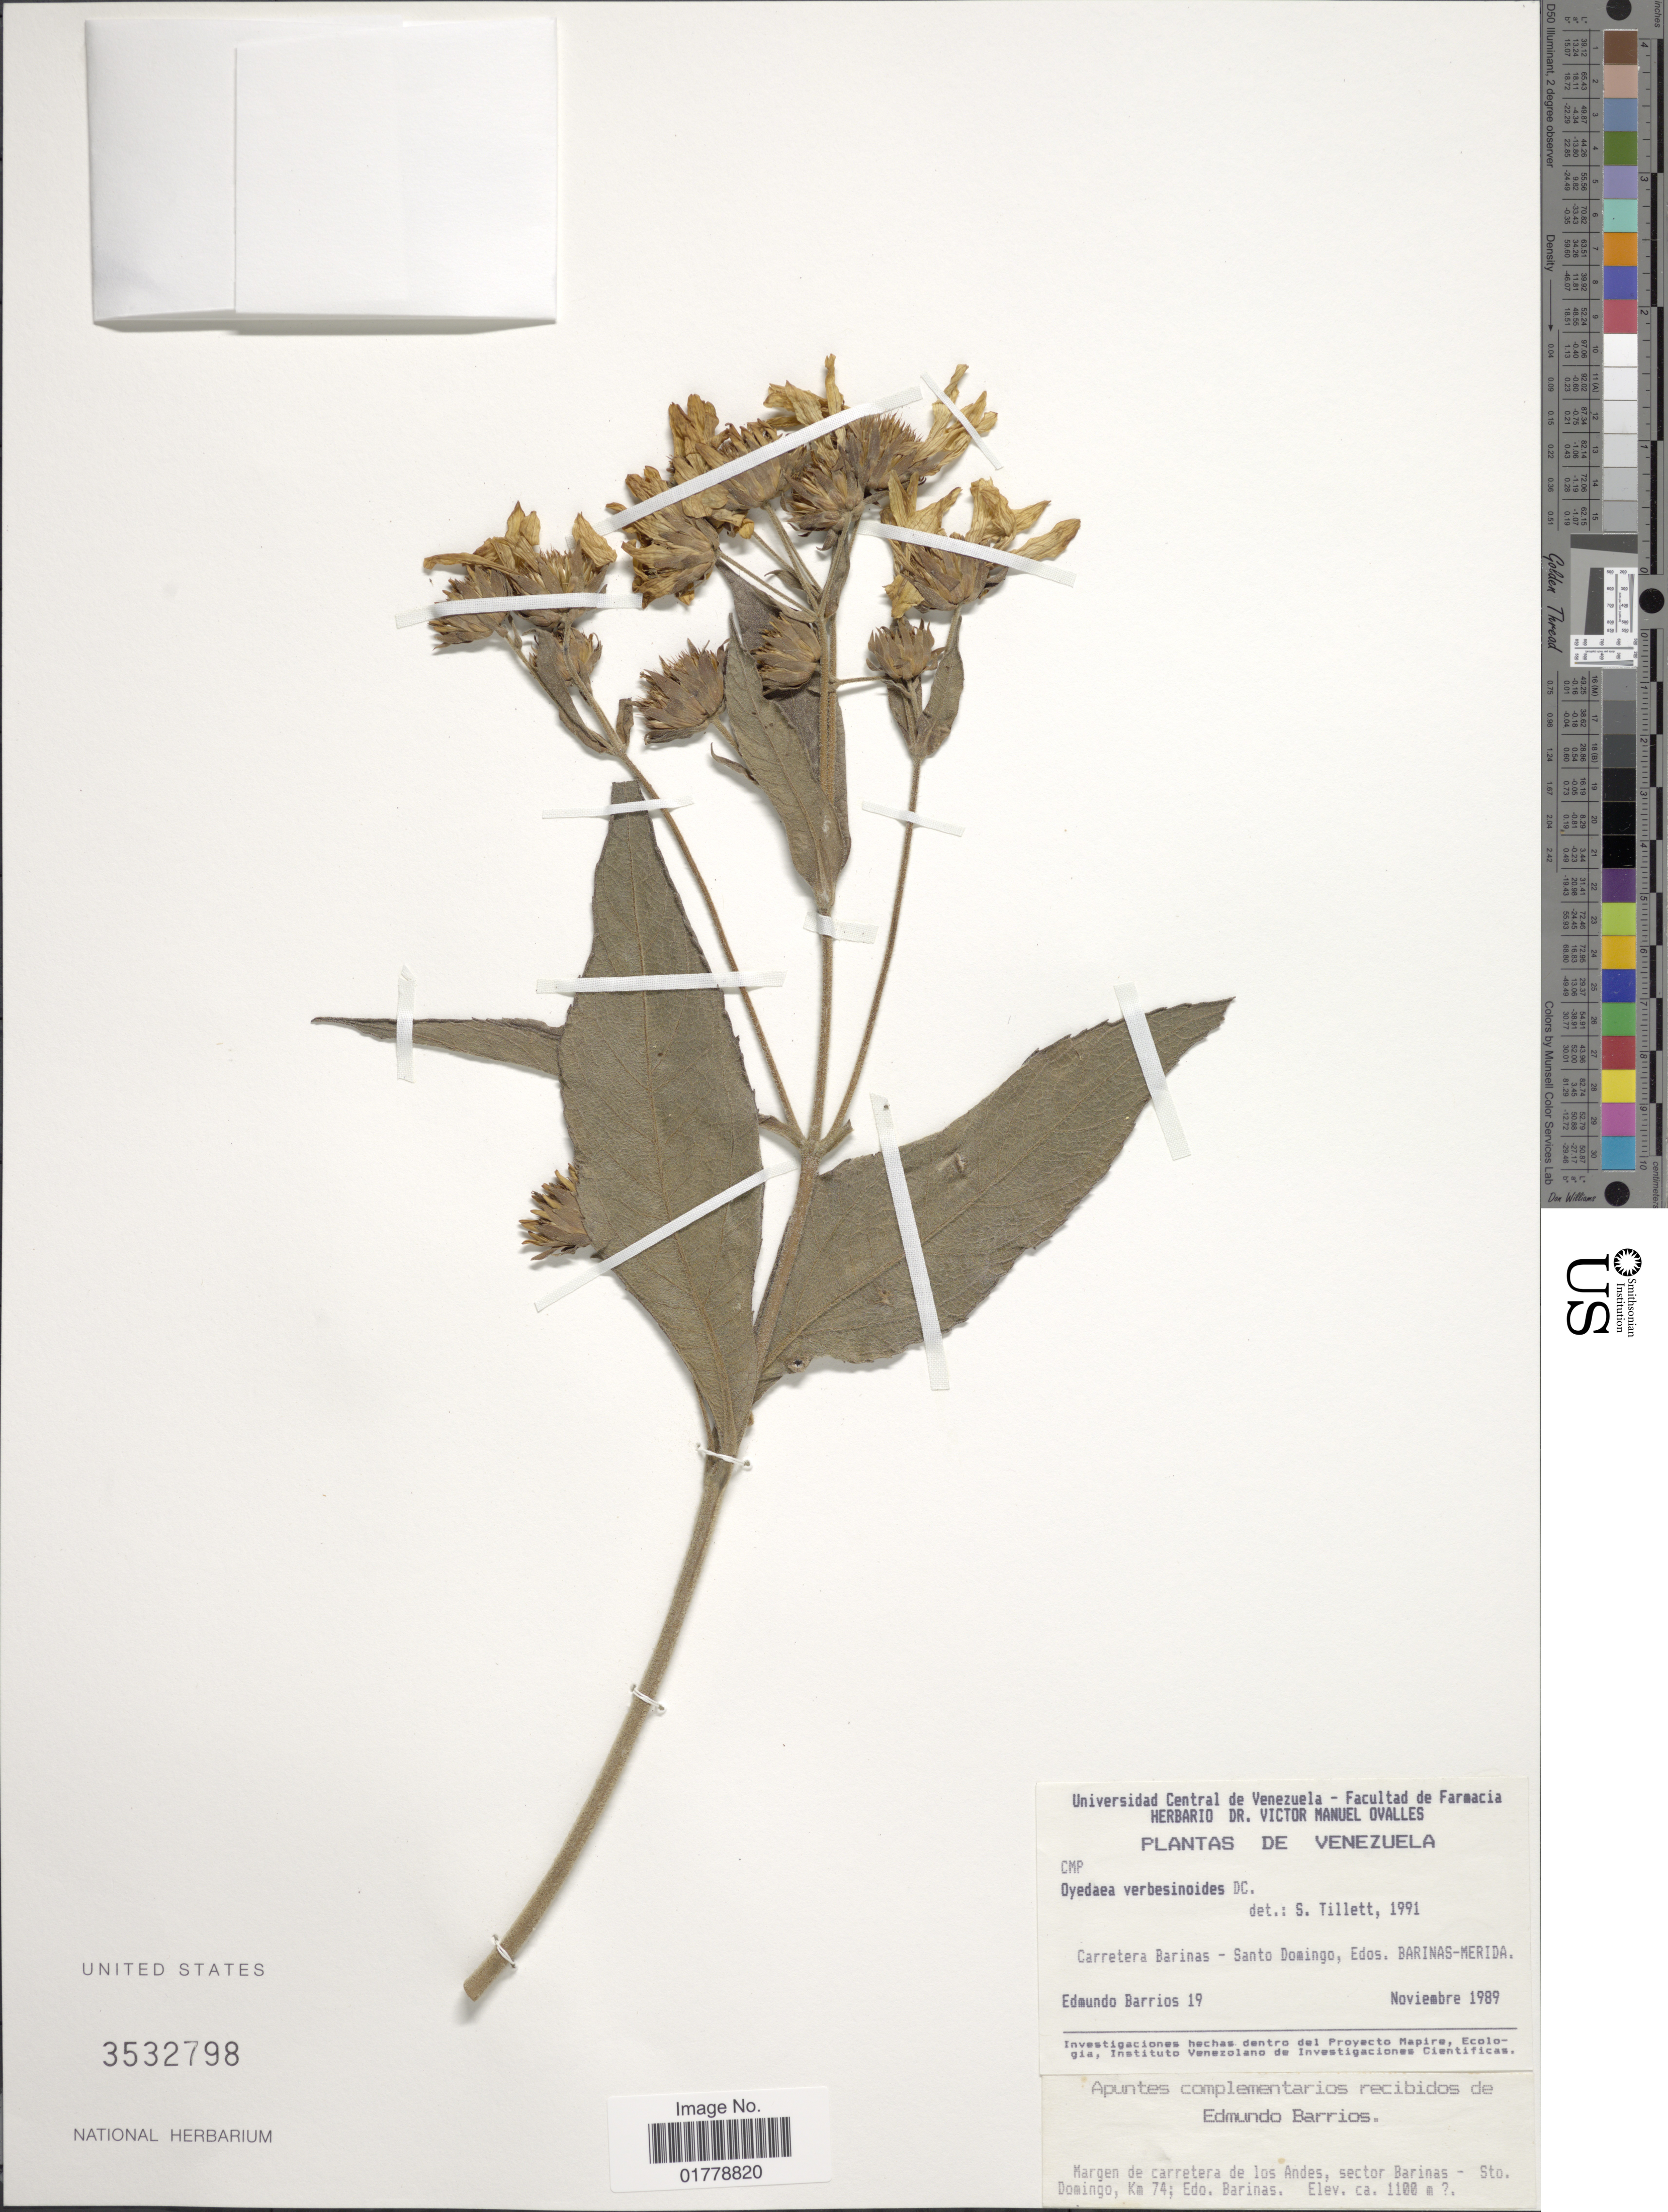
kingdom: Plantae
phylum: Tracheophyta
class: Magnoliopsida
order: Asterales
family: Asteraceae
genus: Oyedaea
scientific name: Oyedaea verbesinoides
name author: DC.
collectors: E. Barrios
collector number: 19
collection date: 1989-11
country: Venezuela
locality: Carretera Barinas - Santo Domingo, Edos. Barinas - Merida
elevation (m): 1100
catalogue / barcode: US 3532798